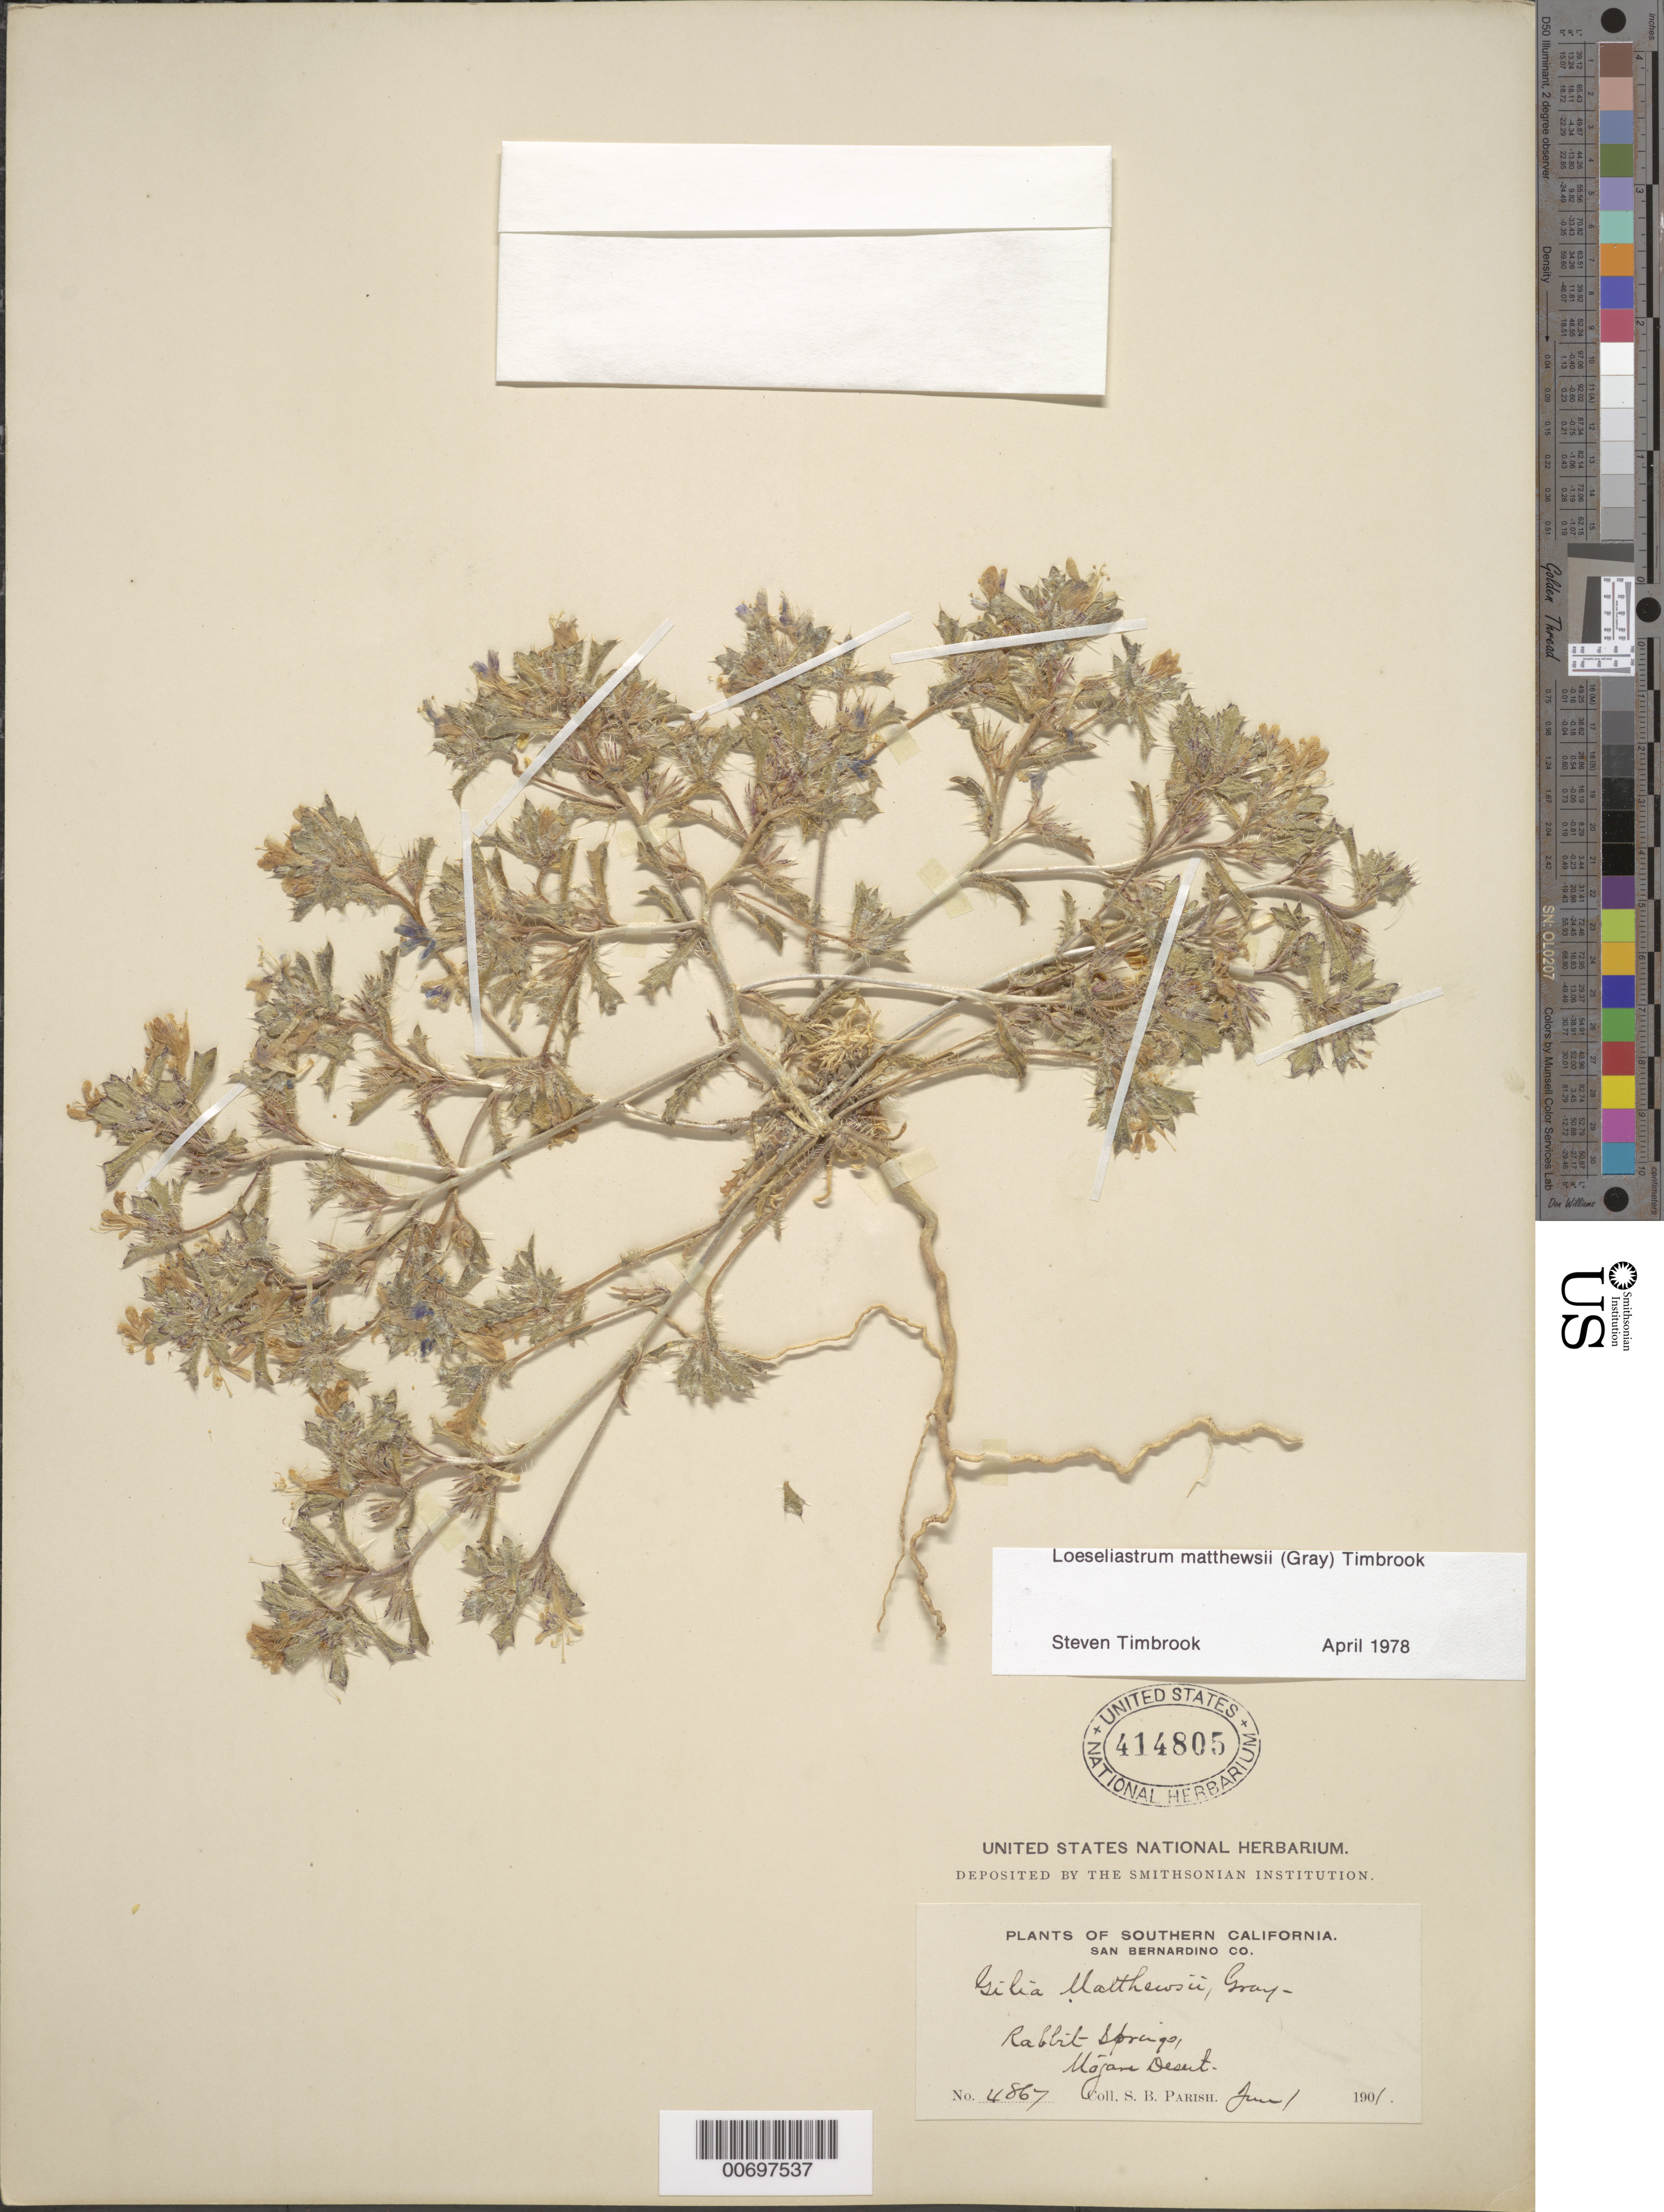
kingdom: Plantae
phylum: Tracheophyta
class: Magnoliopsida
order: Ericales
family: Polemoniaceae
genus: Loeseliastrum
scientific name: Loeseliastrum matthewsii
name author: (A. Gray) Timbrook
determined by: Timbrook, S.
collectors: S. B. Parish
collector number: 4867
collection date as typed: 01 Jun 1901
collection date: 1901-06-01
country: United States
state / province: California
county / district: San Bernardino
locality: Rabbit Springs, Mojave Desert.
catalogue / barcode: US 414805